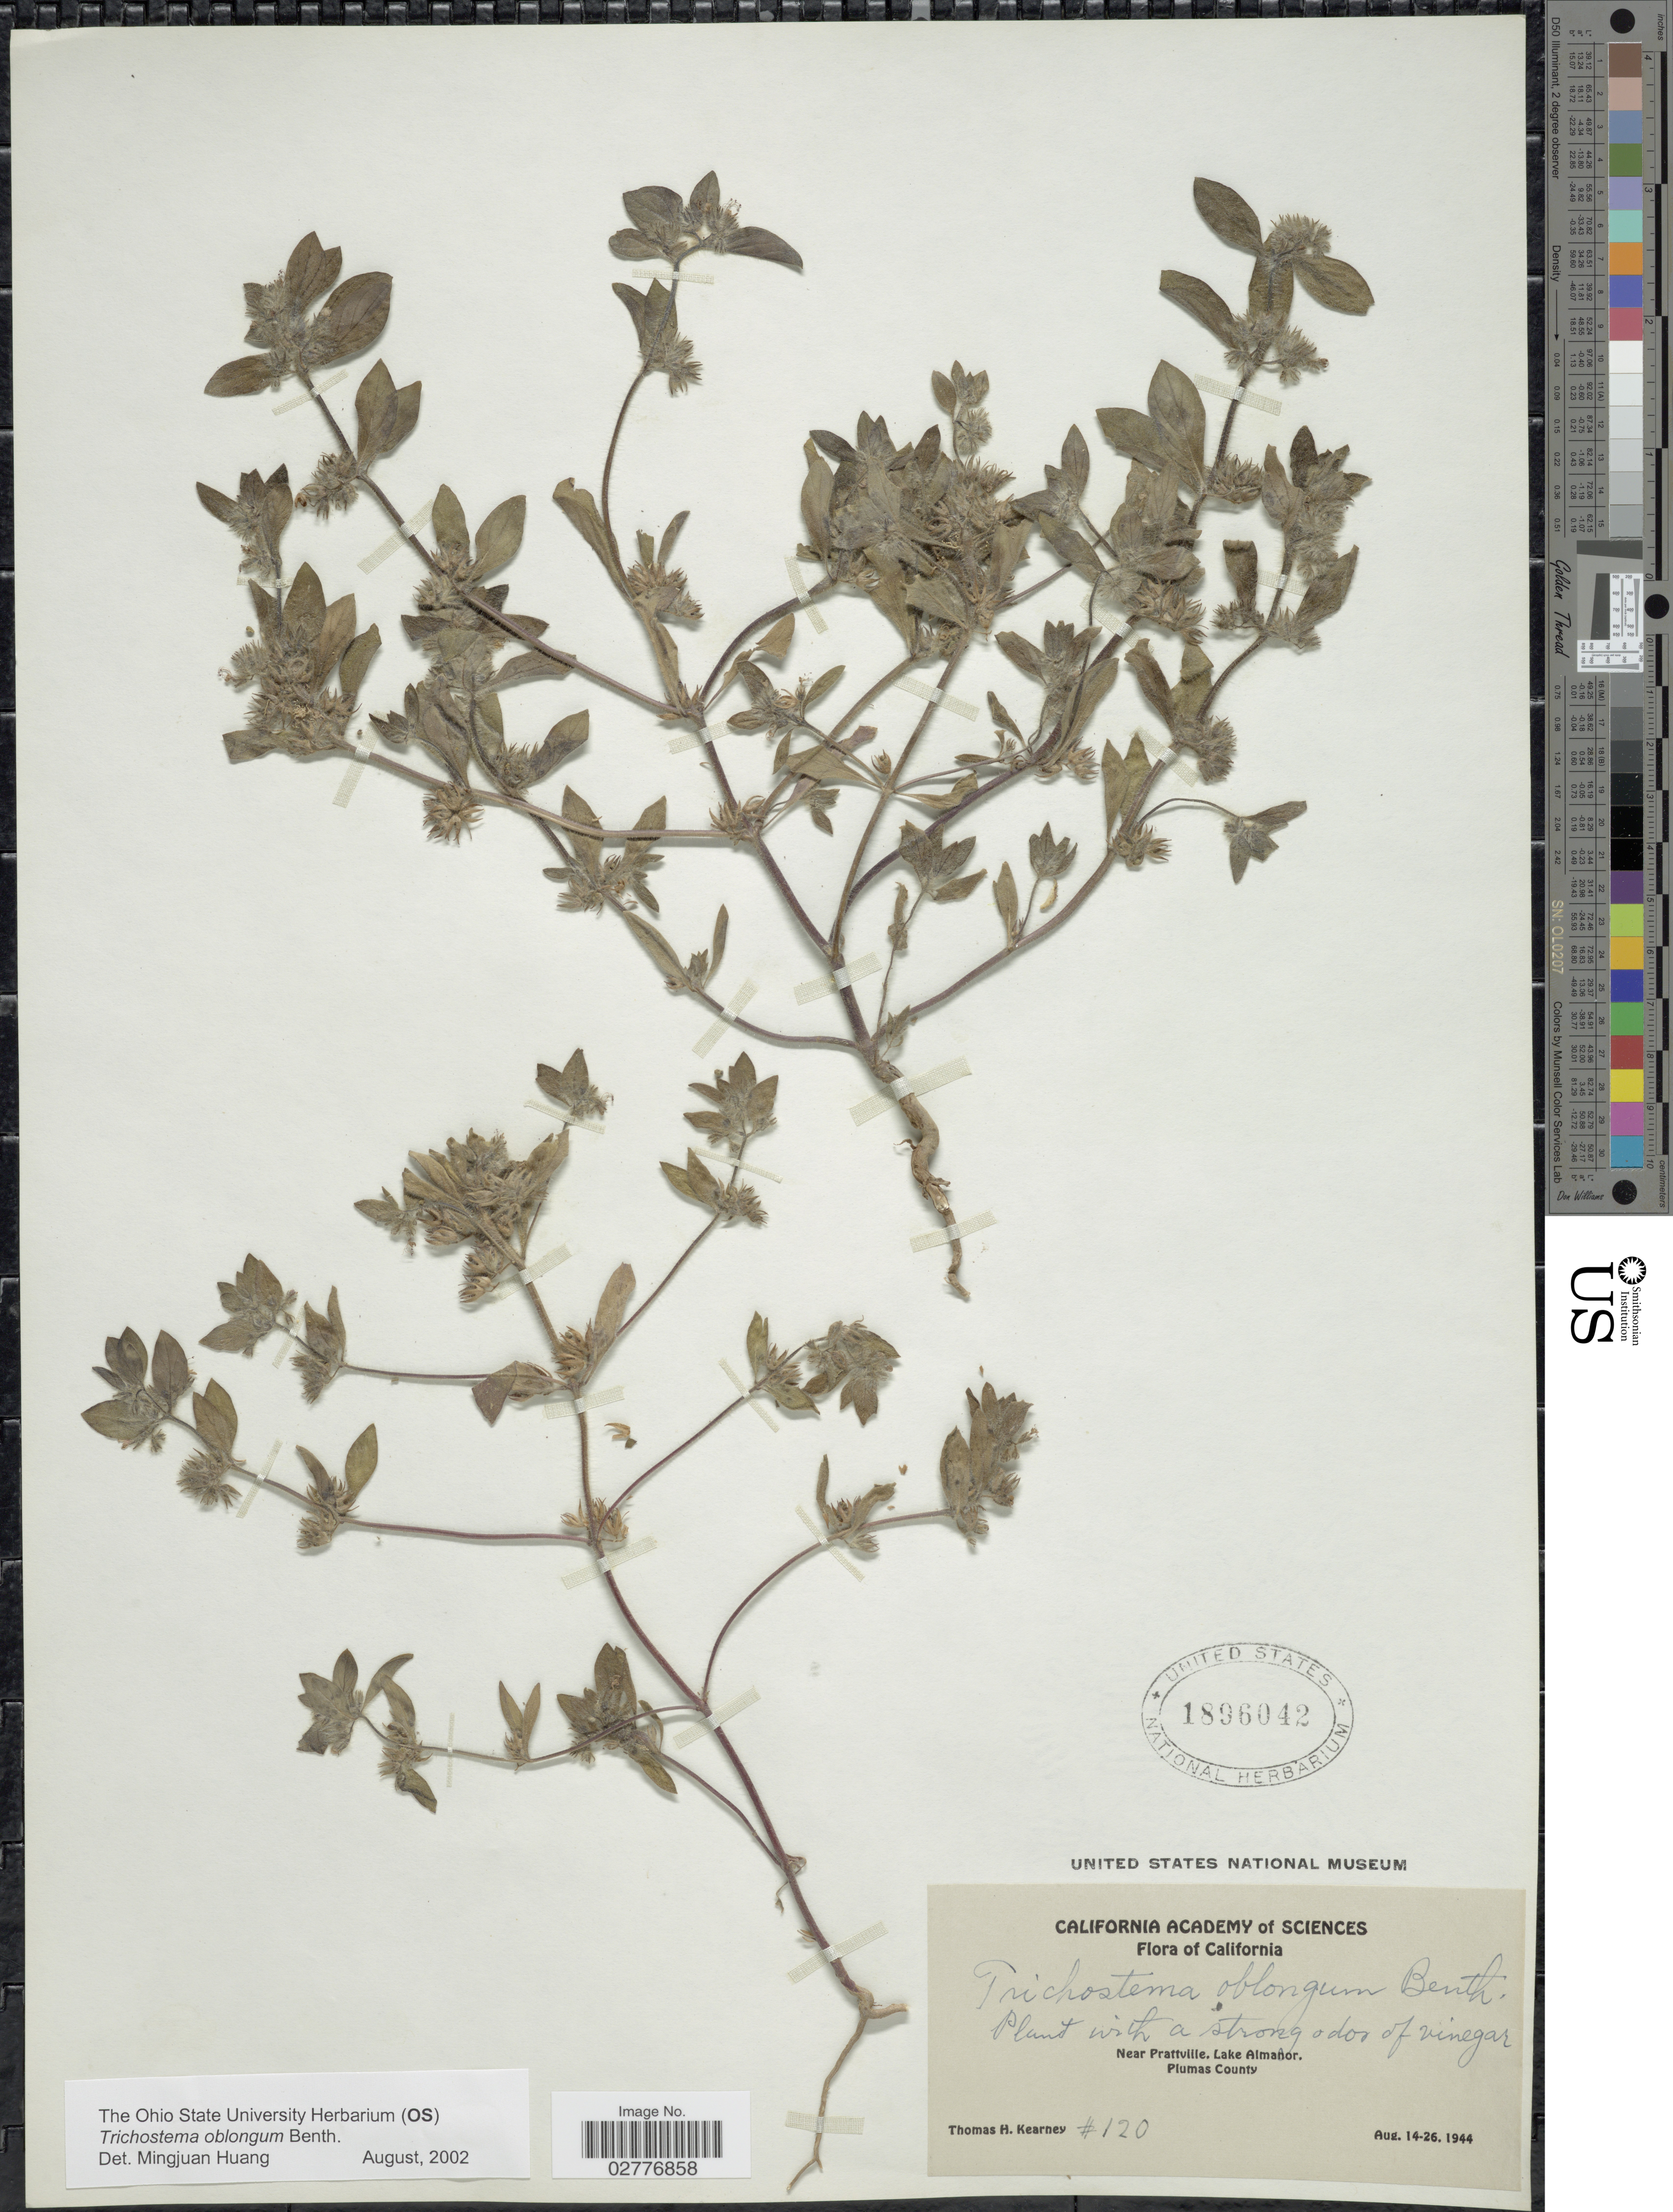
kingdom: Plantae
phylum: Tracheophyta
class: Magnoliopsida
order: Lamiales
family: Lamiaceae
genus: Trichostema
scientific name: Trichostema oblongum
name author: Benth.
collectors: T. H. Kearney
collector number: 120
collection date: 1944-08-14/1944-08-26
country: United States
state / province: California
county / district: Plumas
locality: Near Prattviile, Lake Almador. Plumas County.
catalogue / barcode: US 1896042